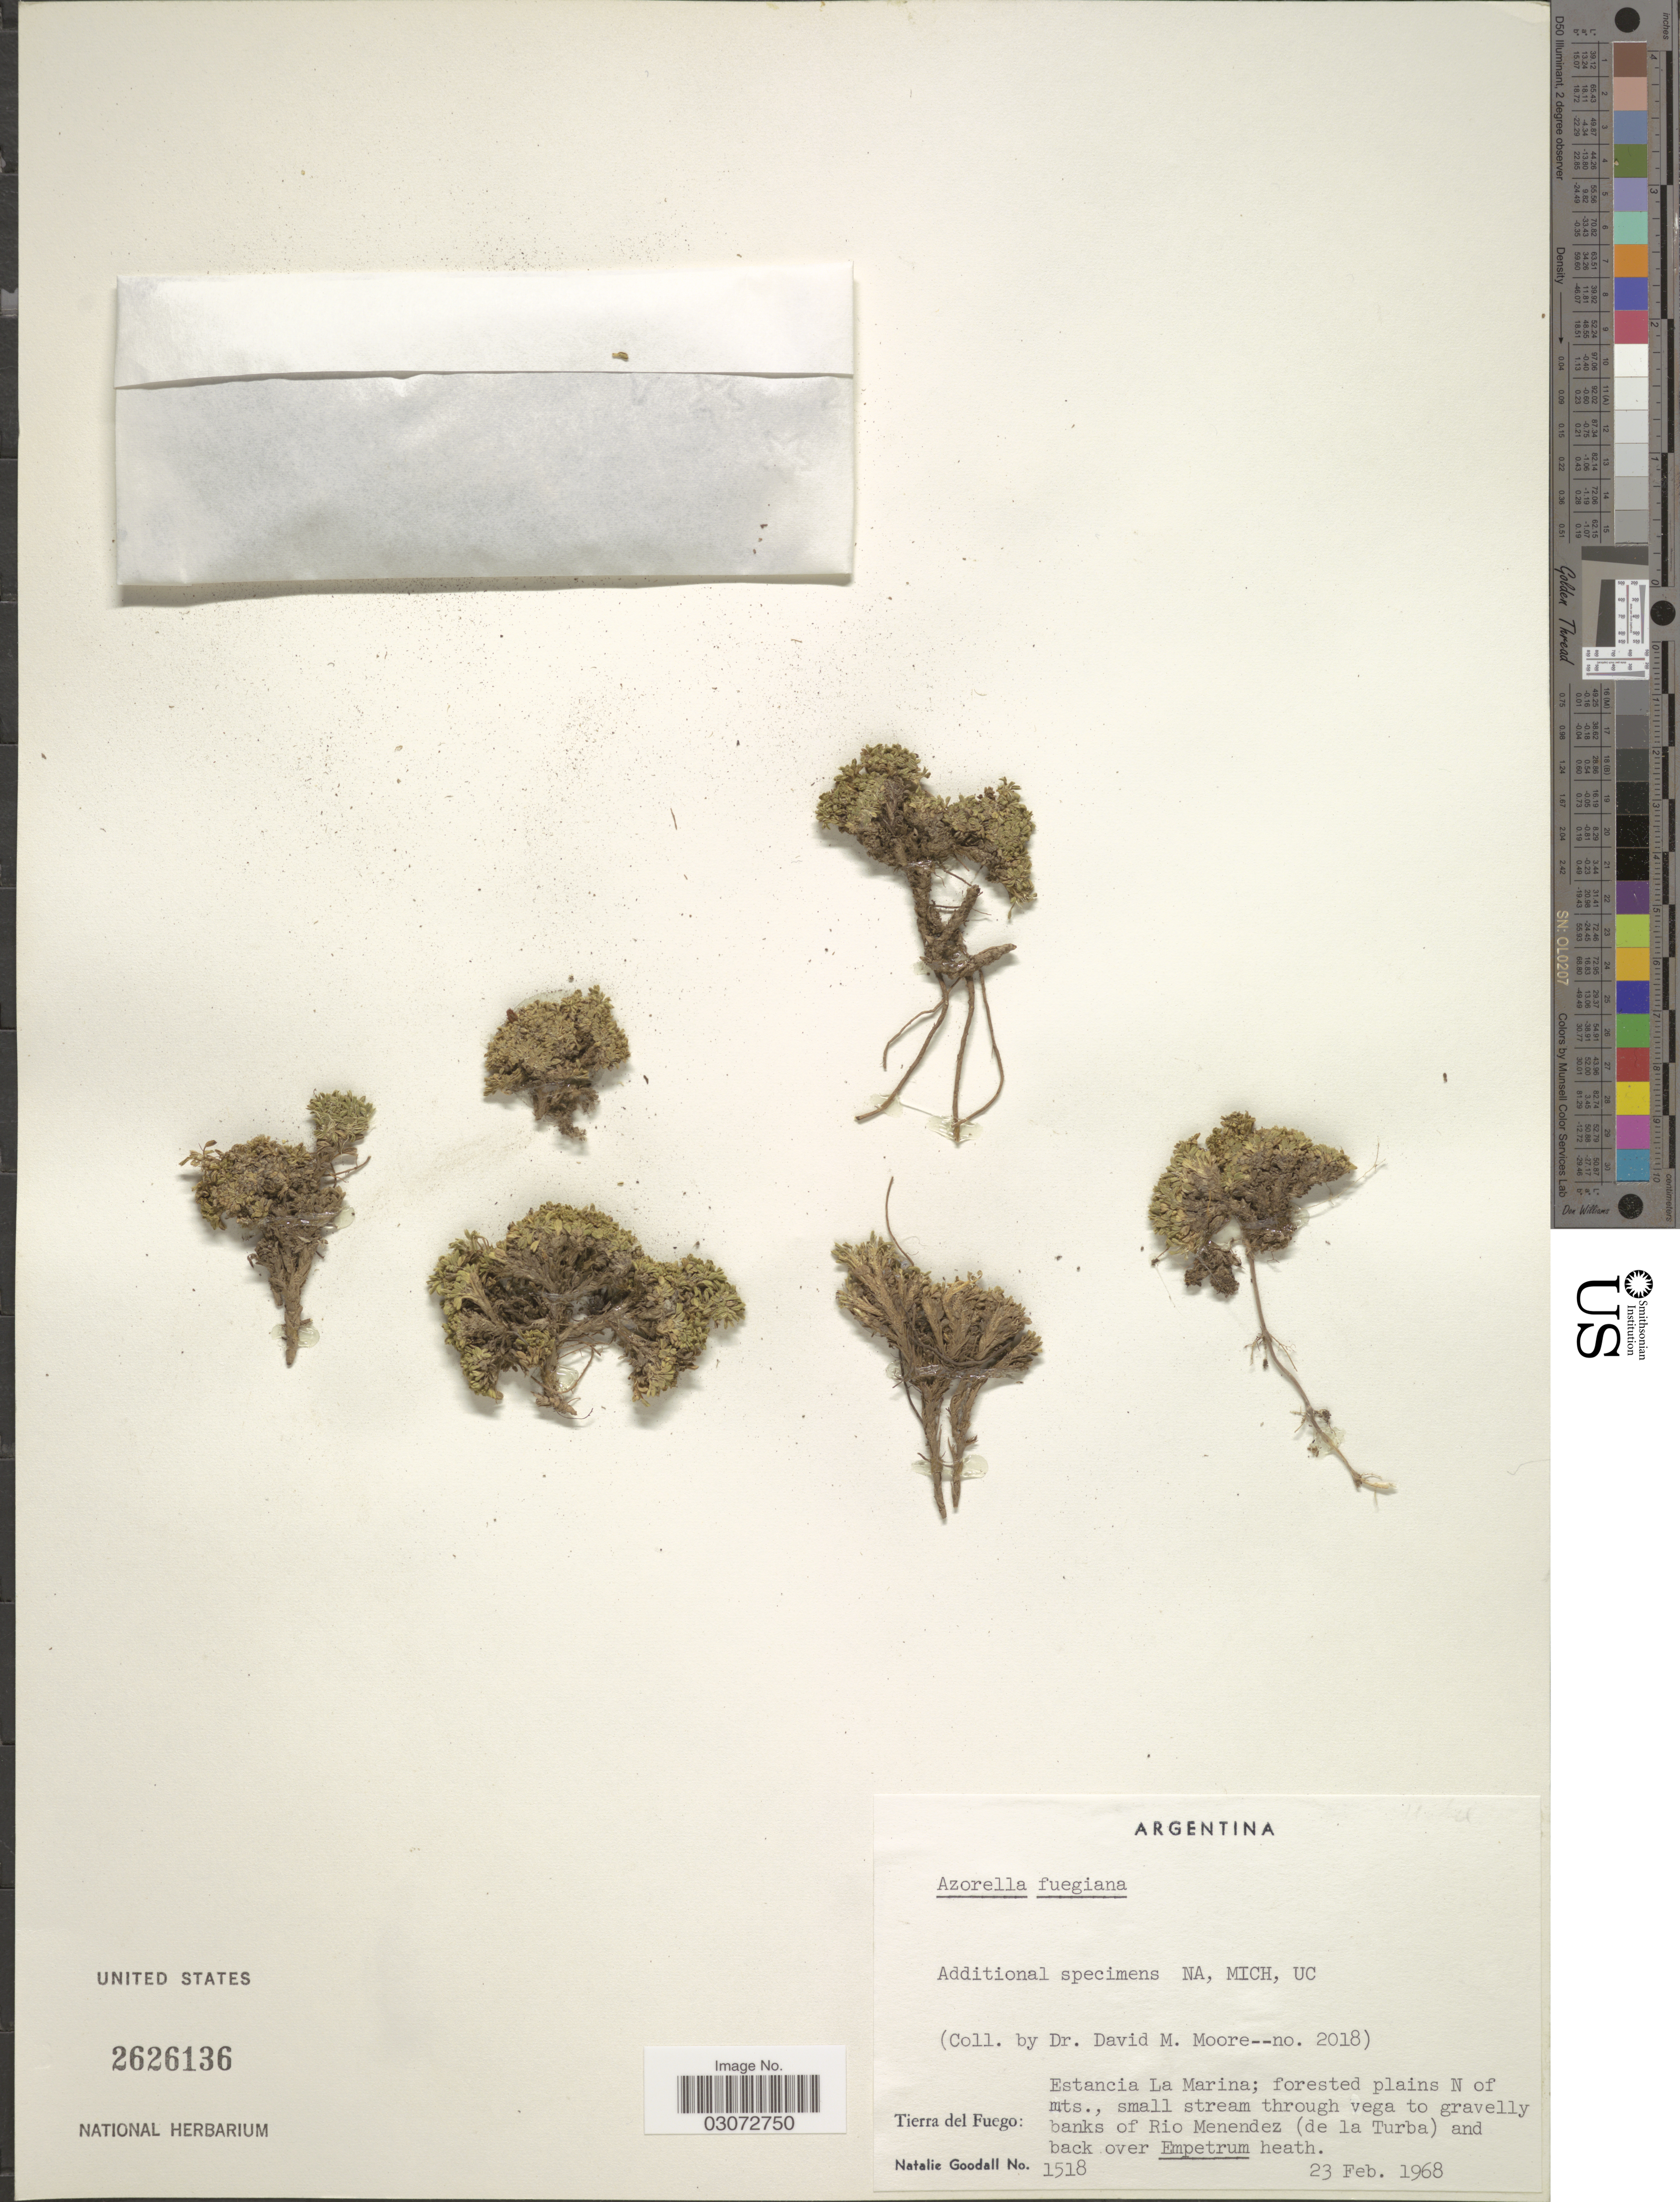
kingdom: Plantae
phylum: Tracheophyta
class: Magnoliopsida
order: Apiales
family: Apiaceae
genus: Azorella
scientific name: Azorella fuegiana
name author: Speg.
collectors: D. Moore & N. Goodall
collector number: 2018/1518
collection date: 1968-02-23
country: Argentina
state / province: Tierra del Fuego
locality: Estancia La Marina; forested plains N of mts., small stream through vega to gravelly banks of Rio Menendez (de la Turba) and back over Empetrum heath.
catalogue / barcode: US 2626136